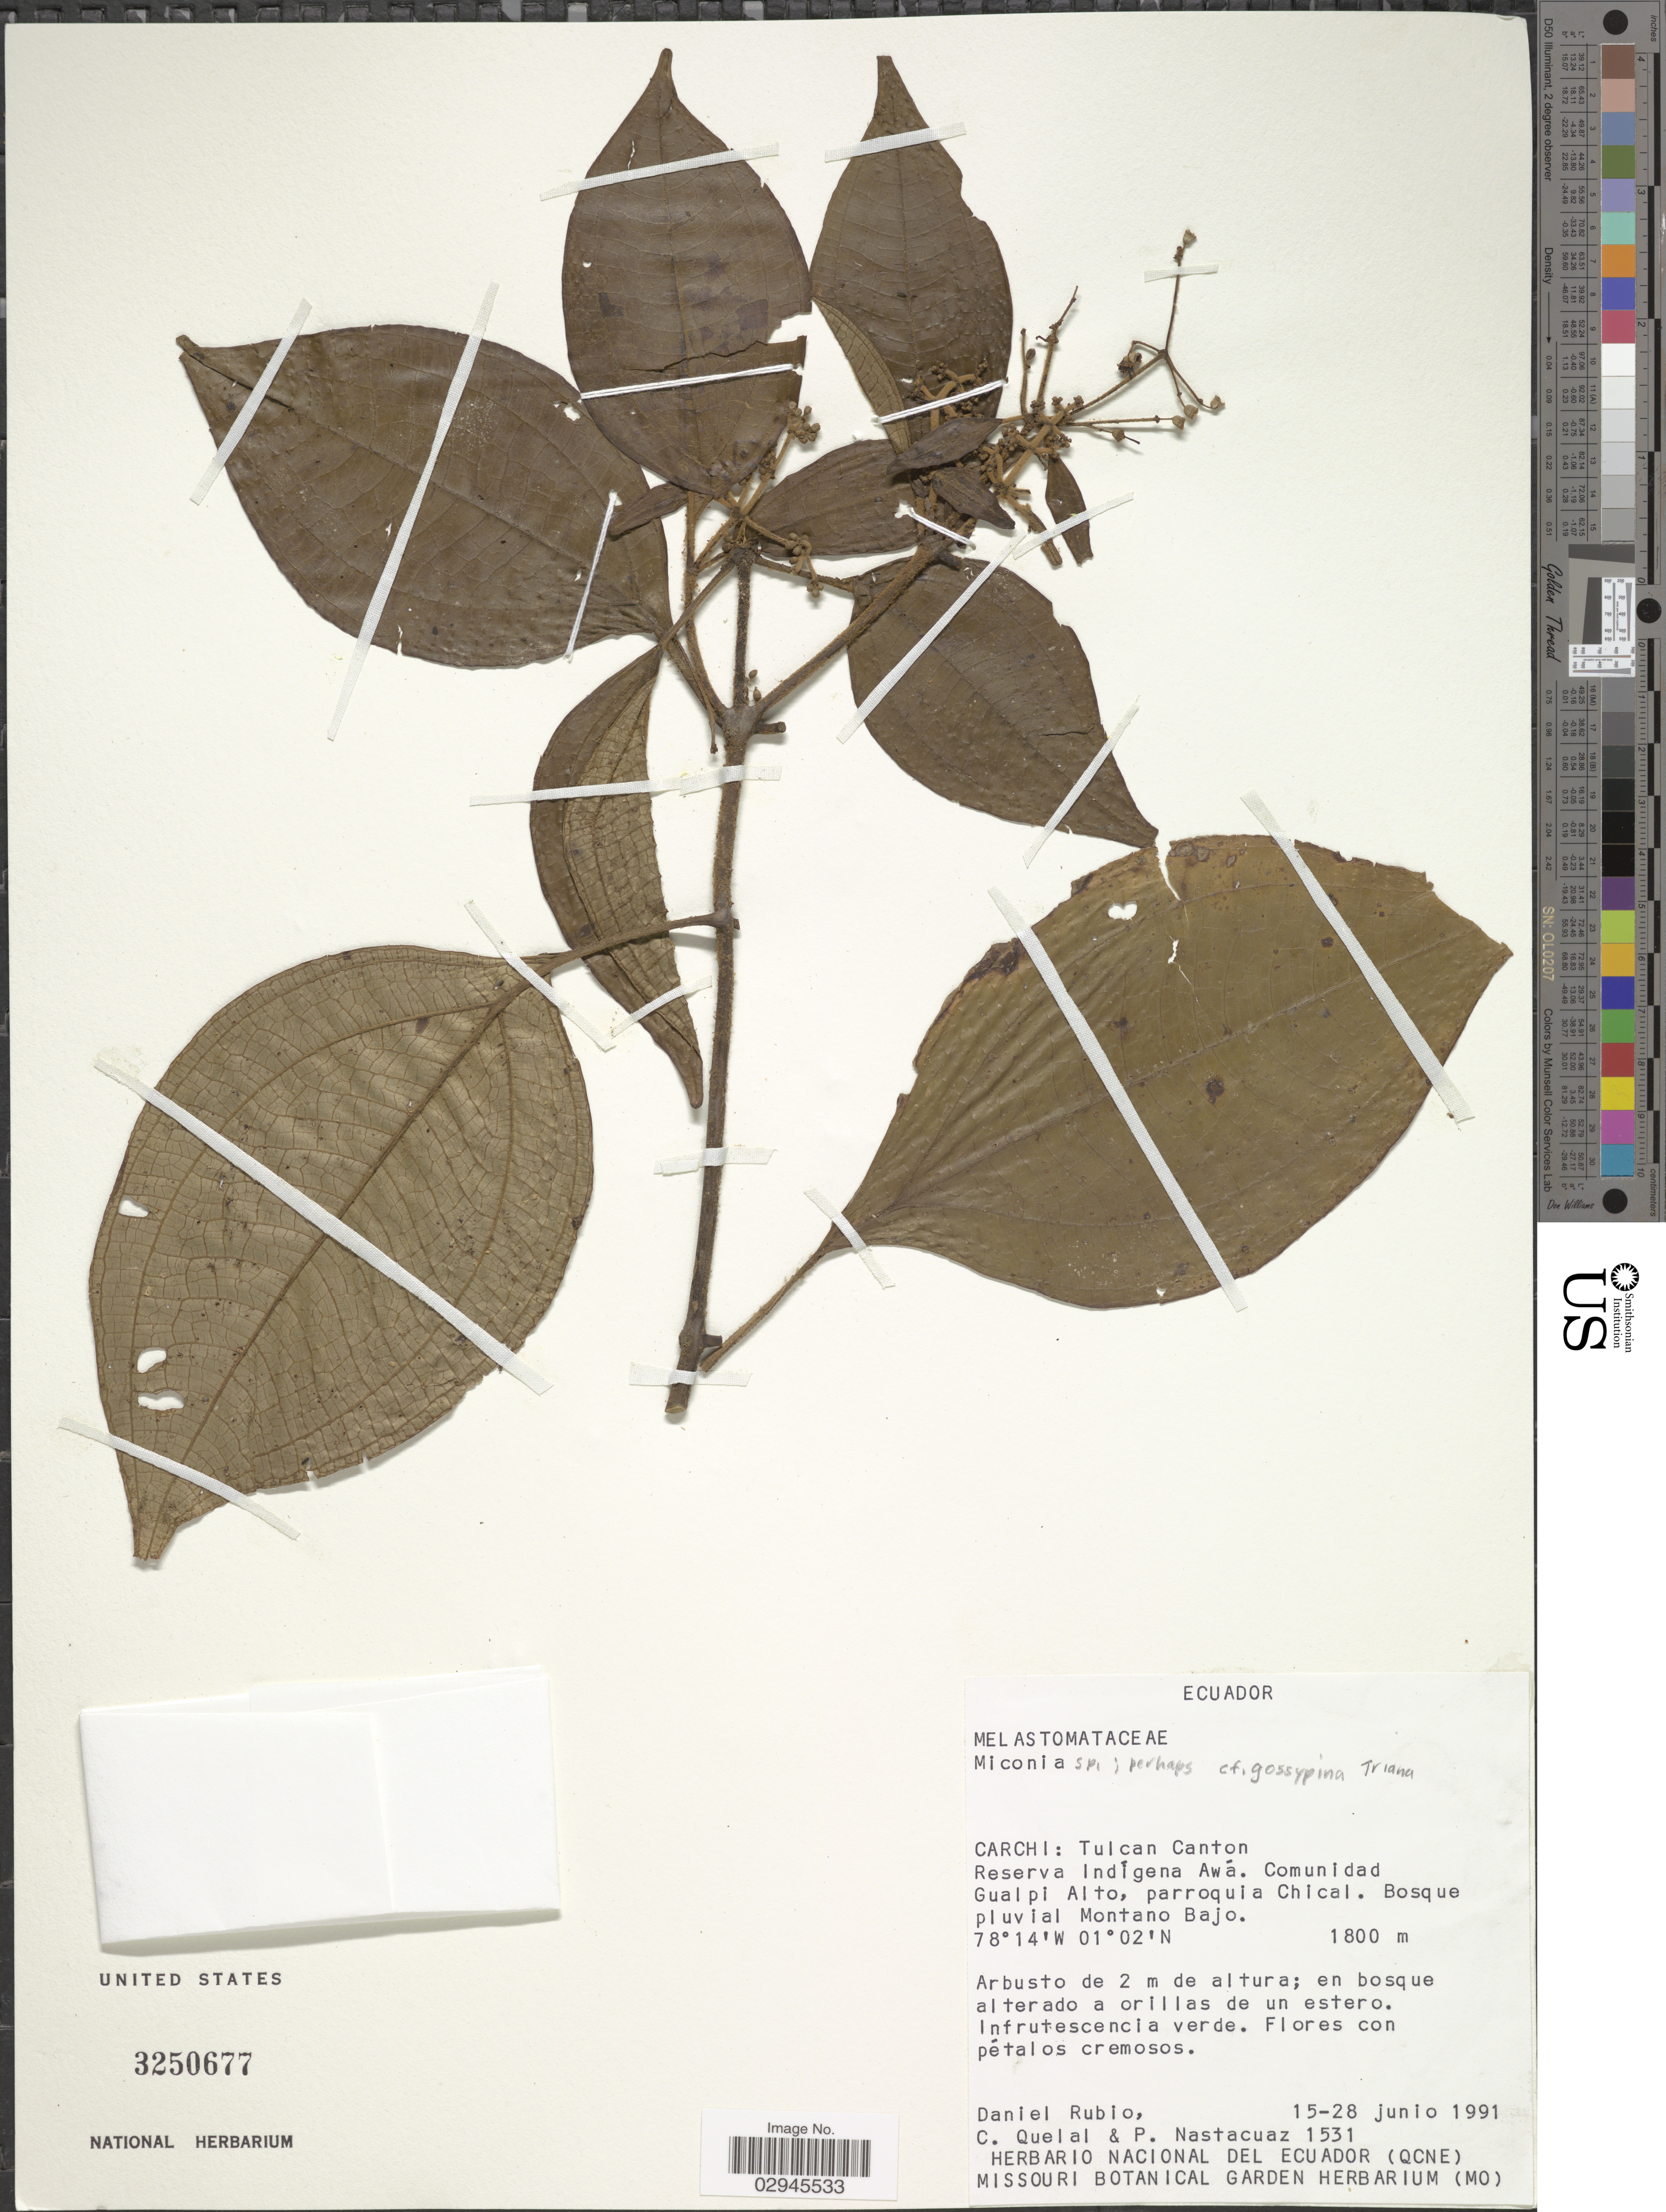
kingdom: Plantae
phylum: Tracheophyta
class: Magnoliopsida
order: Myrtales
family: Melastomataceae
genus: Miconia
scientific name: Miconia sp.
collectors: D. Rubio, C. Quelal & P. Nastacuaz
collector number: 1531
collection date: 1991-06-15/1991-06-28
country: Ecuador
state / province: Carchi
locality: Tulcan Canton. Reserva Indígena Awá. Comunidad Gualpi Alto, parroquia Chical.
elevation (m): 1800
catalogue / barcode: US 3250677